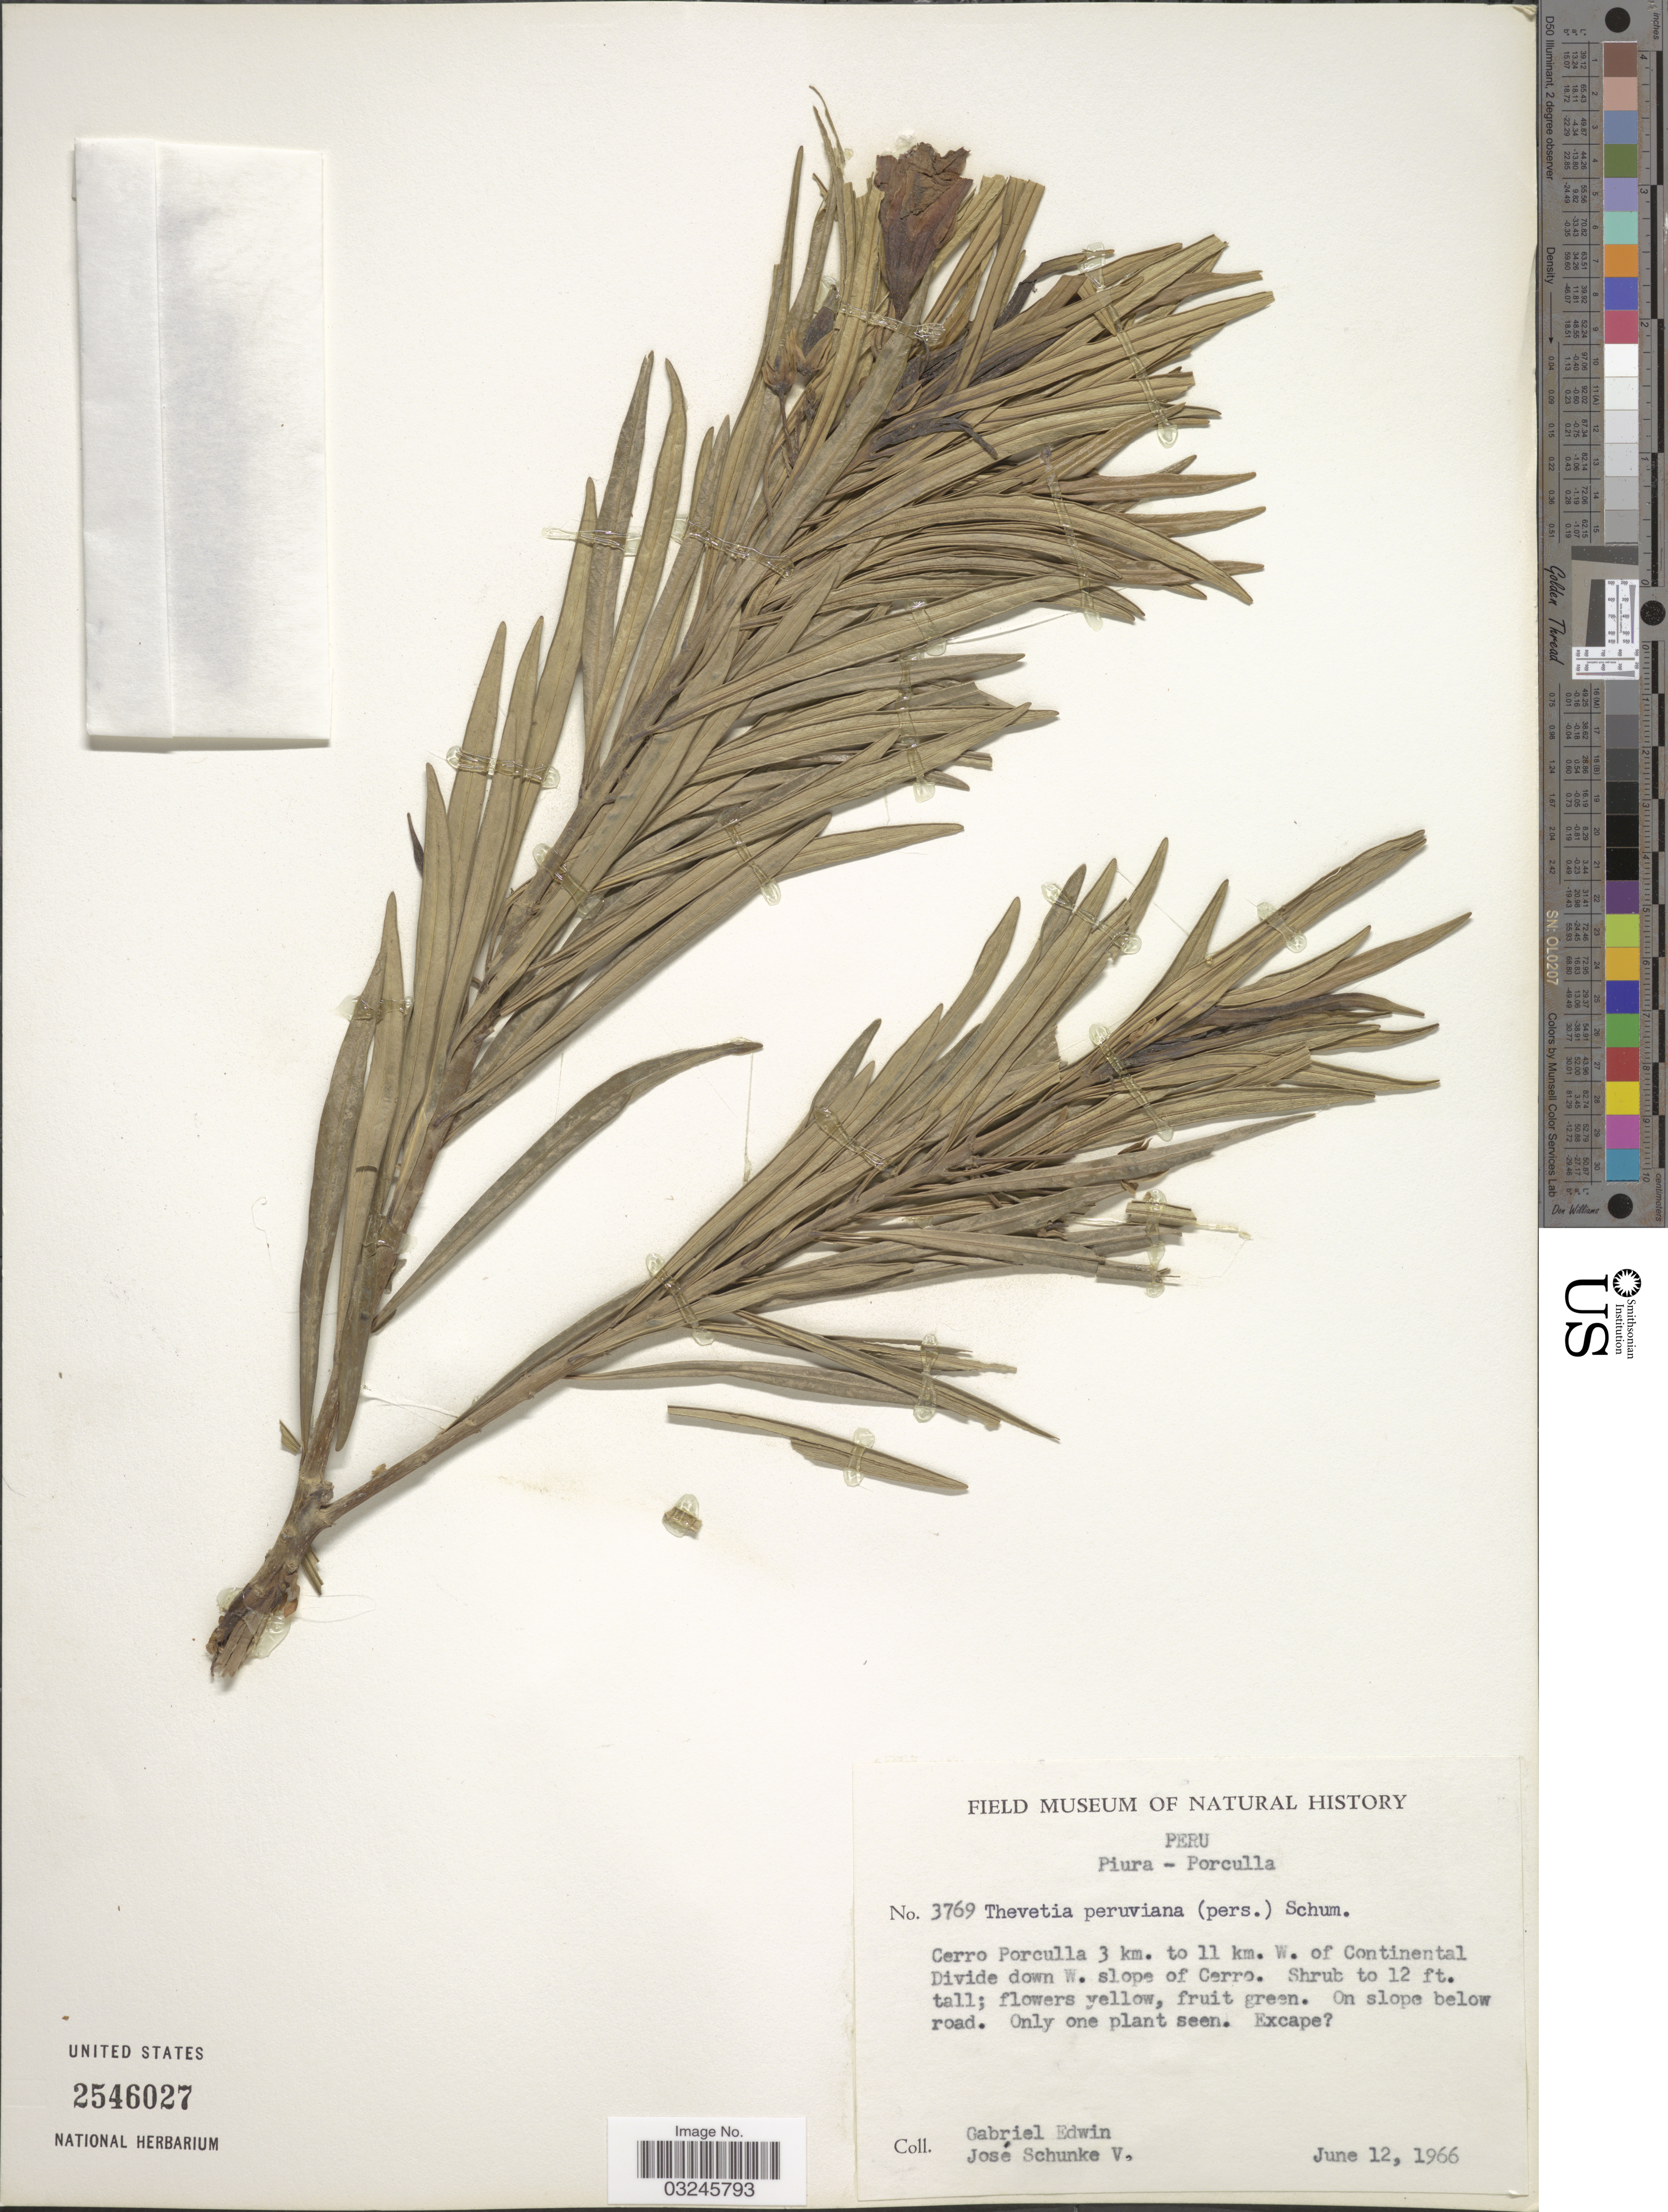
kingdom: Plantae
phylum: Tracheophyta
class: Magnoliopsida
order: Gentianales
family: Apocynaceae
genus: Thevetia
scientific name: Thevetia peruviana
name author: (Pers.) K. Schum.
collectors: G. Edwin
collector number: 3769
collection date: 1966-06-12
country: Peru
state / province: Piura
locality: Piura - Porculla, Cerro Poruculla 3 km. to 11 km. W. of Continental Divide down W. slope of Cerro, On slope below road.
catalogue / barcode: US 2546027